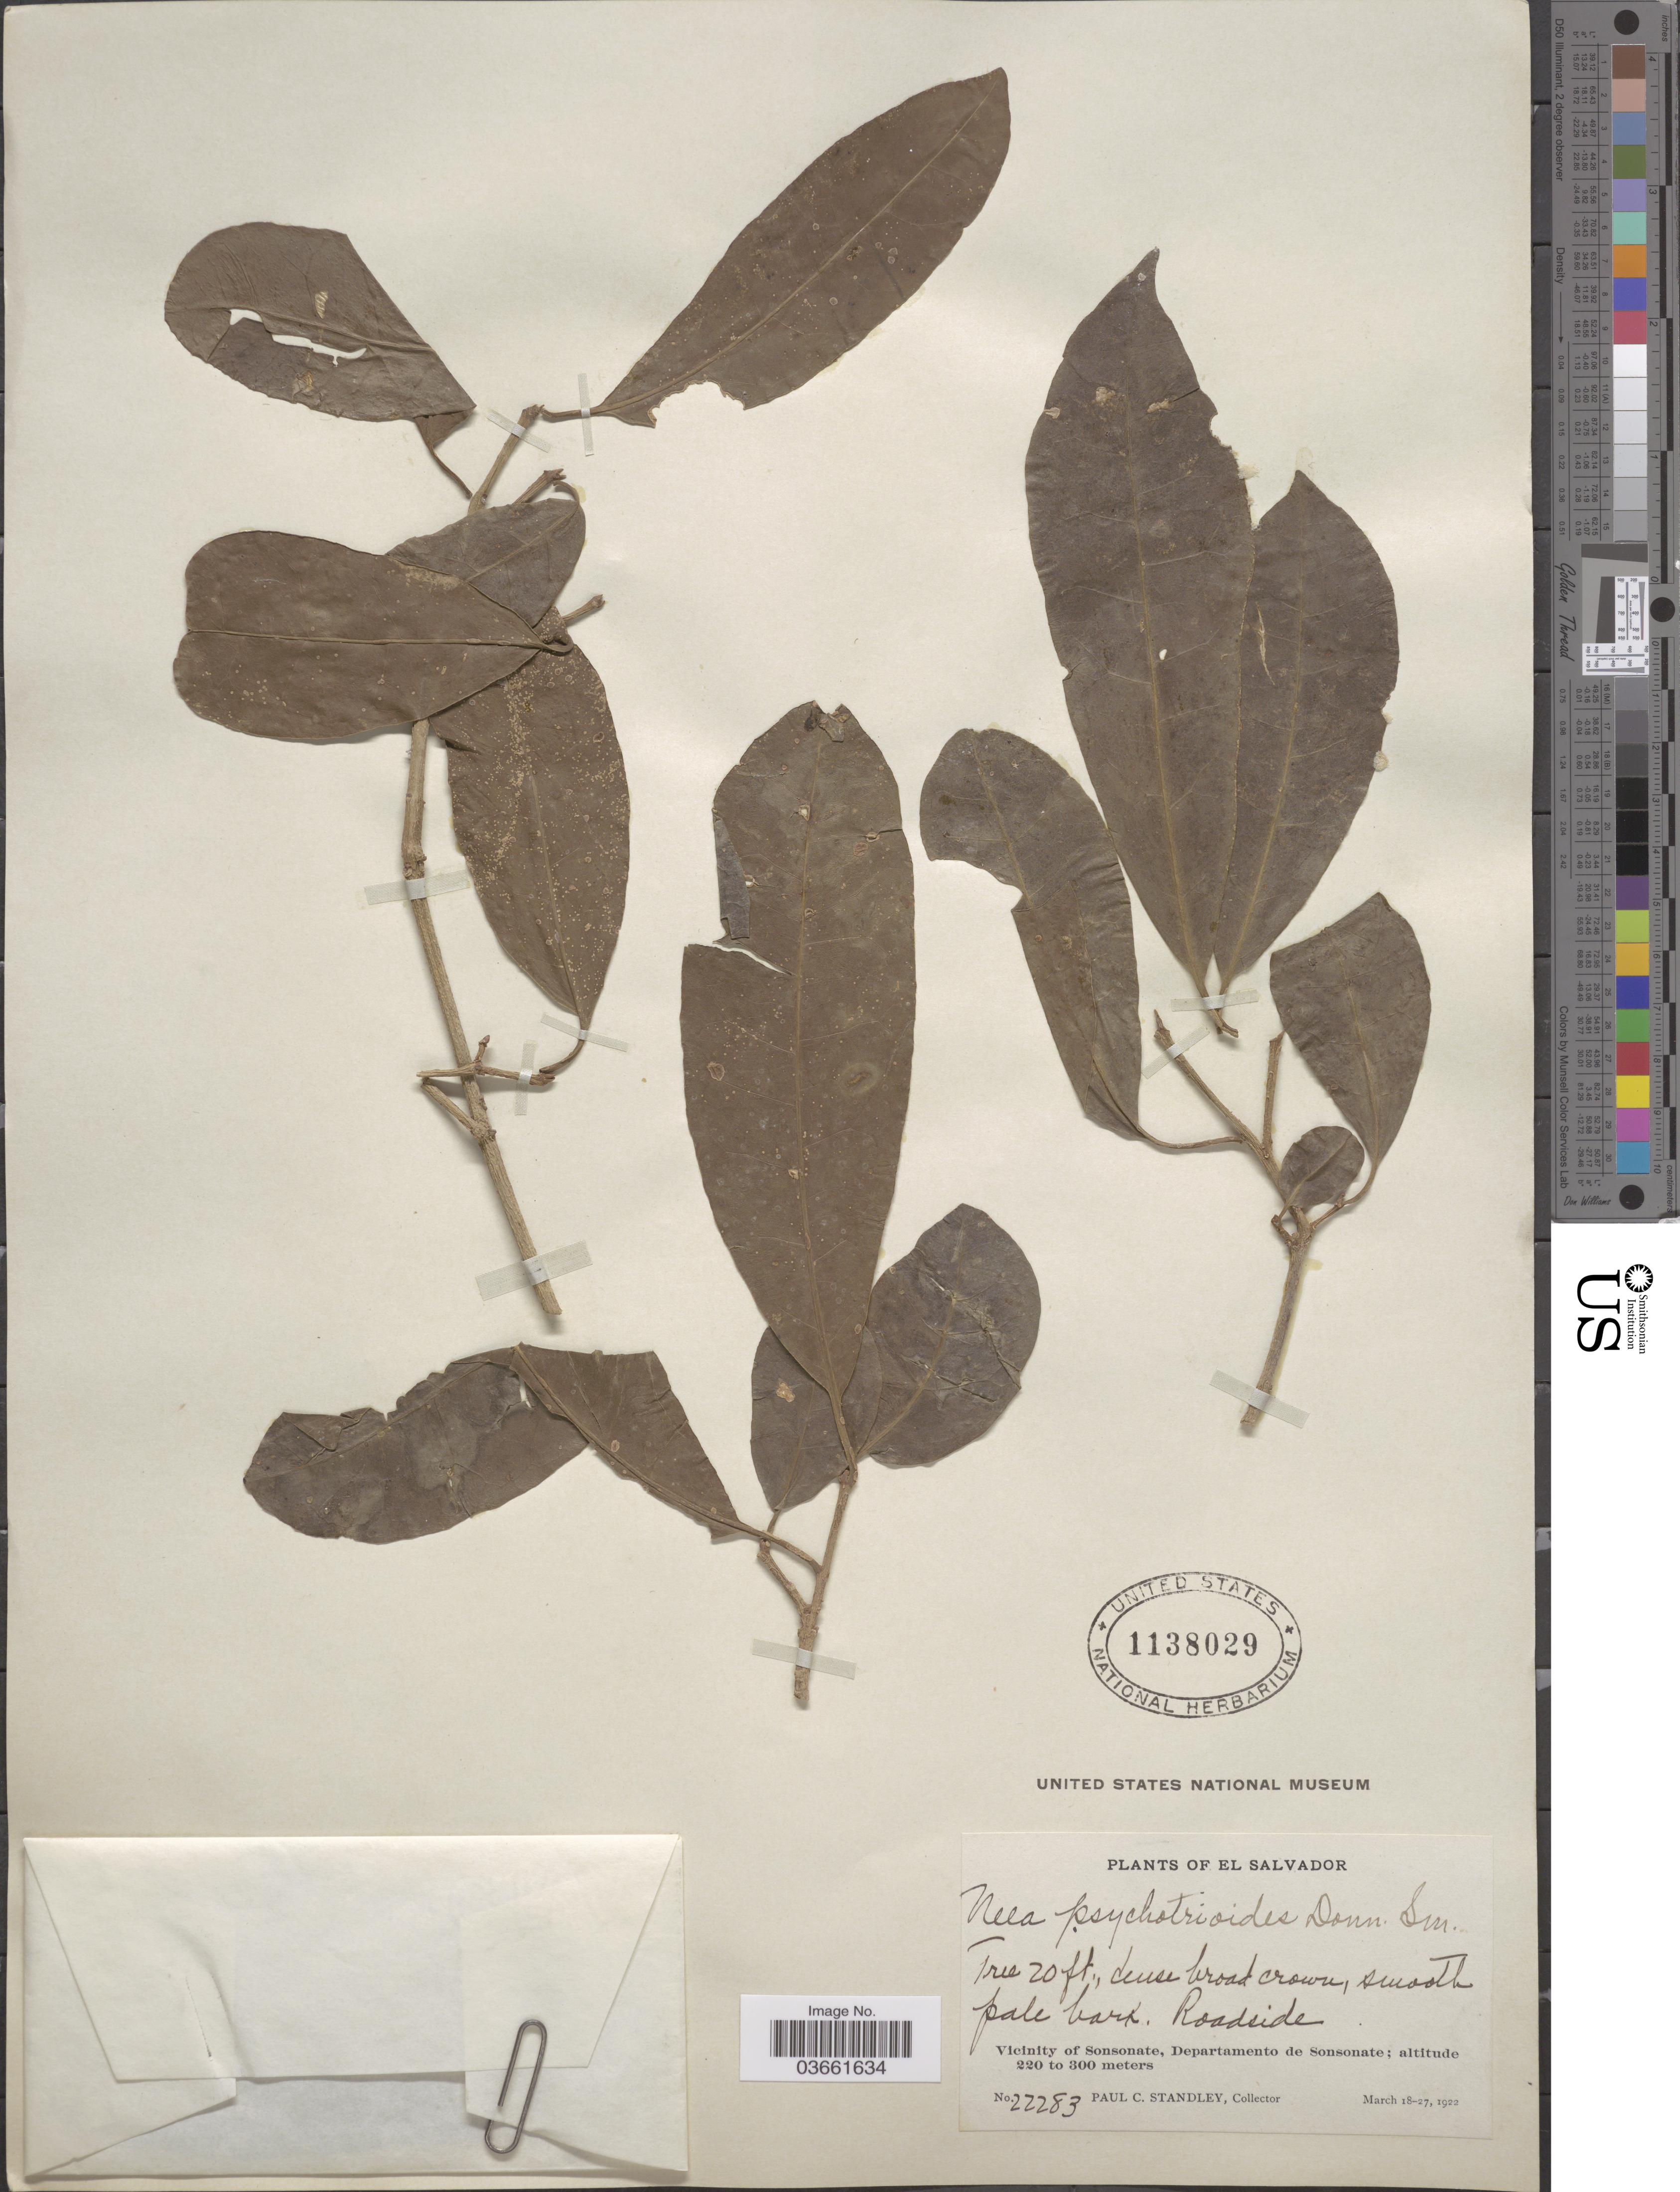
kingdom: Plantae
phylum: Tracheophyta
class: Magnoliopsida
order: Caryophyllales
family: Nyctaginaceae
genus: Neea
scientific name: Neea psychotrioides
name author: Donn. Sm.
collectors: P. C. Standley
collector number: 22283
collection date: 1922-03-18/1922-03-27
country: El Salvador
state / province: Sonsonate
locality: Vicinity of Sonsonate, Departamento de Sonsonate.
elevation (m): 220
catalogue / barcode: US 1138029